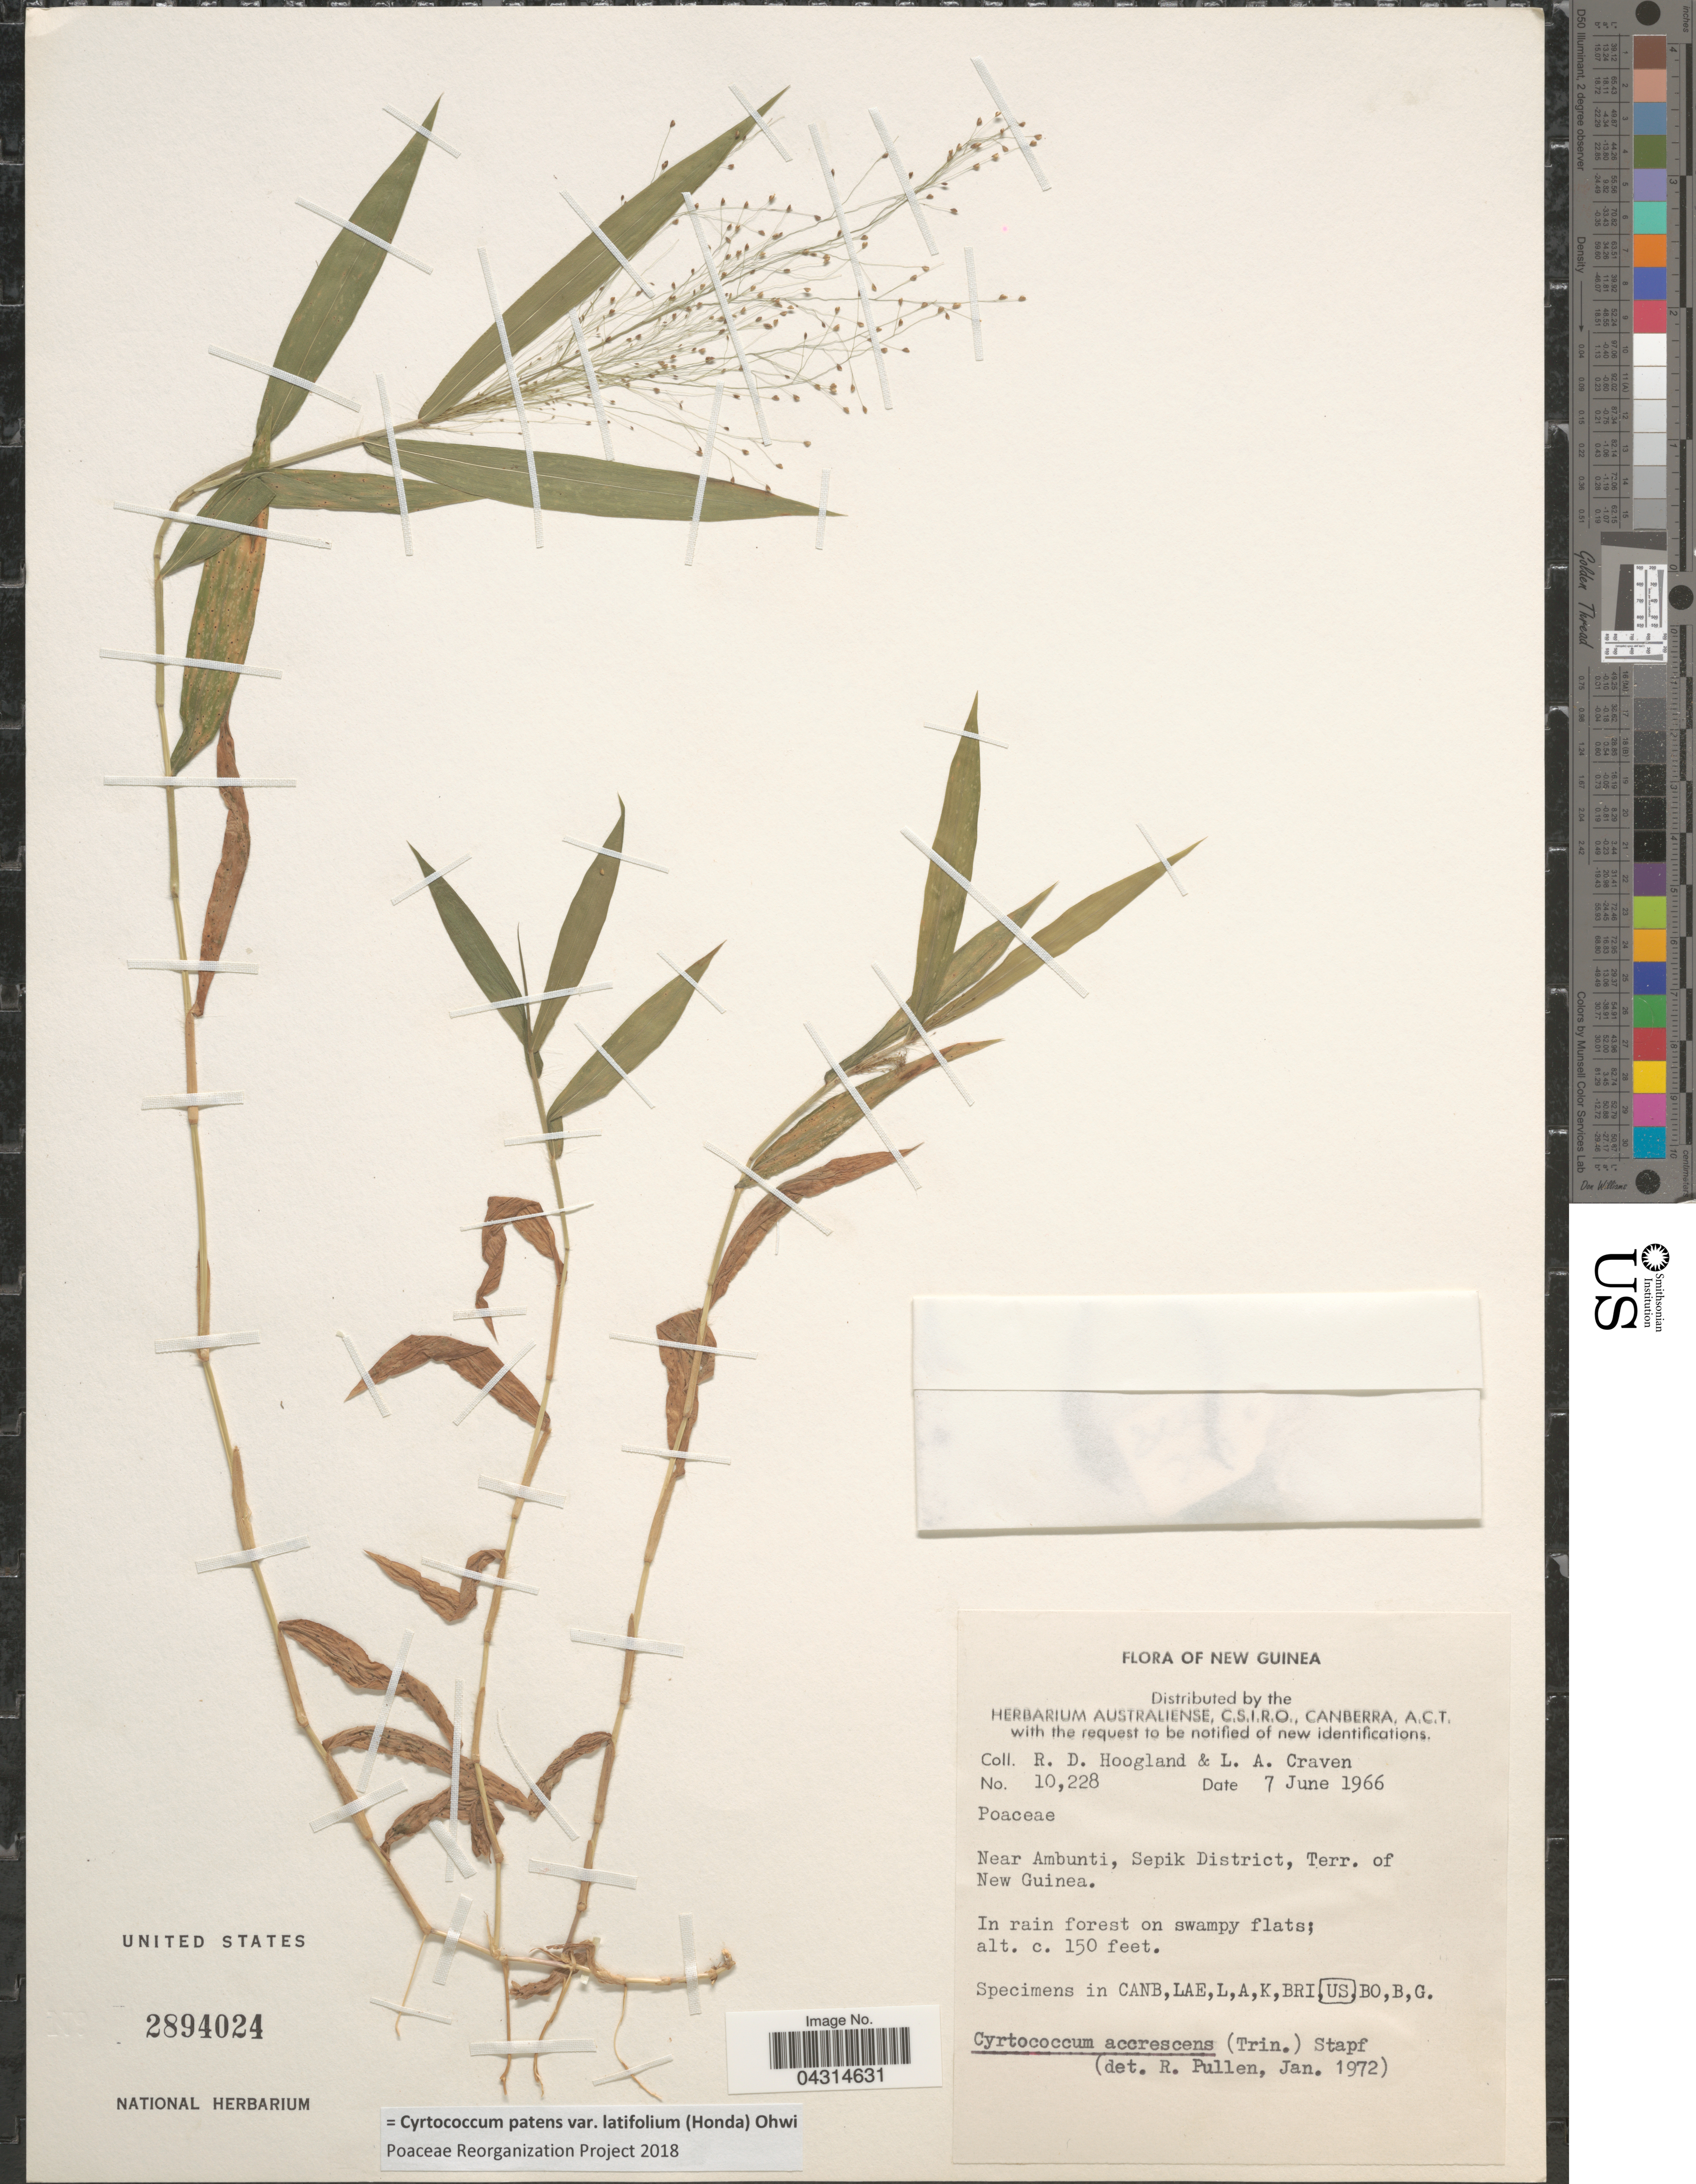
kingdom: Plantae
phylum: Tracheophyta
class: Liliopsida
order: Poales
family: Poaceae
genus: Cyrtococcum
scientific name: Cyrtococcum patens var. latifolium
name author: (Honda) Ohwi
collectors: R. D. Hoogland & L. A. Craven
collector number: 10228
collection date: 1966-06-07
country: Papua New Guinea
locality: New Guinea. Near Ambunti, Sepik District, Terr. of New Guinea. In rain forest on swampy flats.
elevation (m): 46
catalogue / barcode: US 2894024